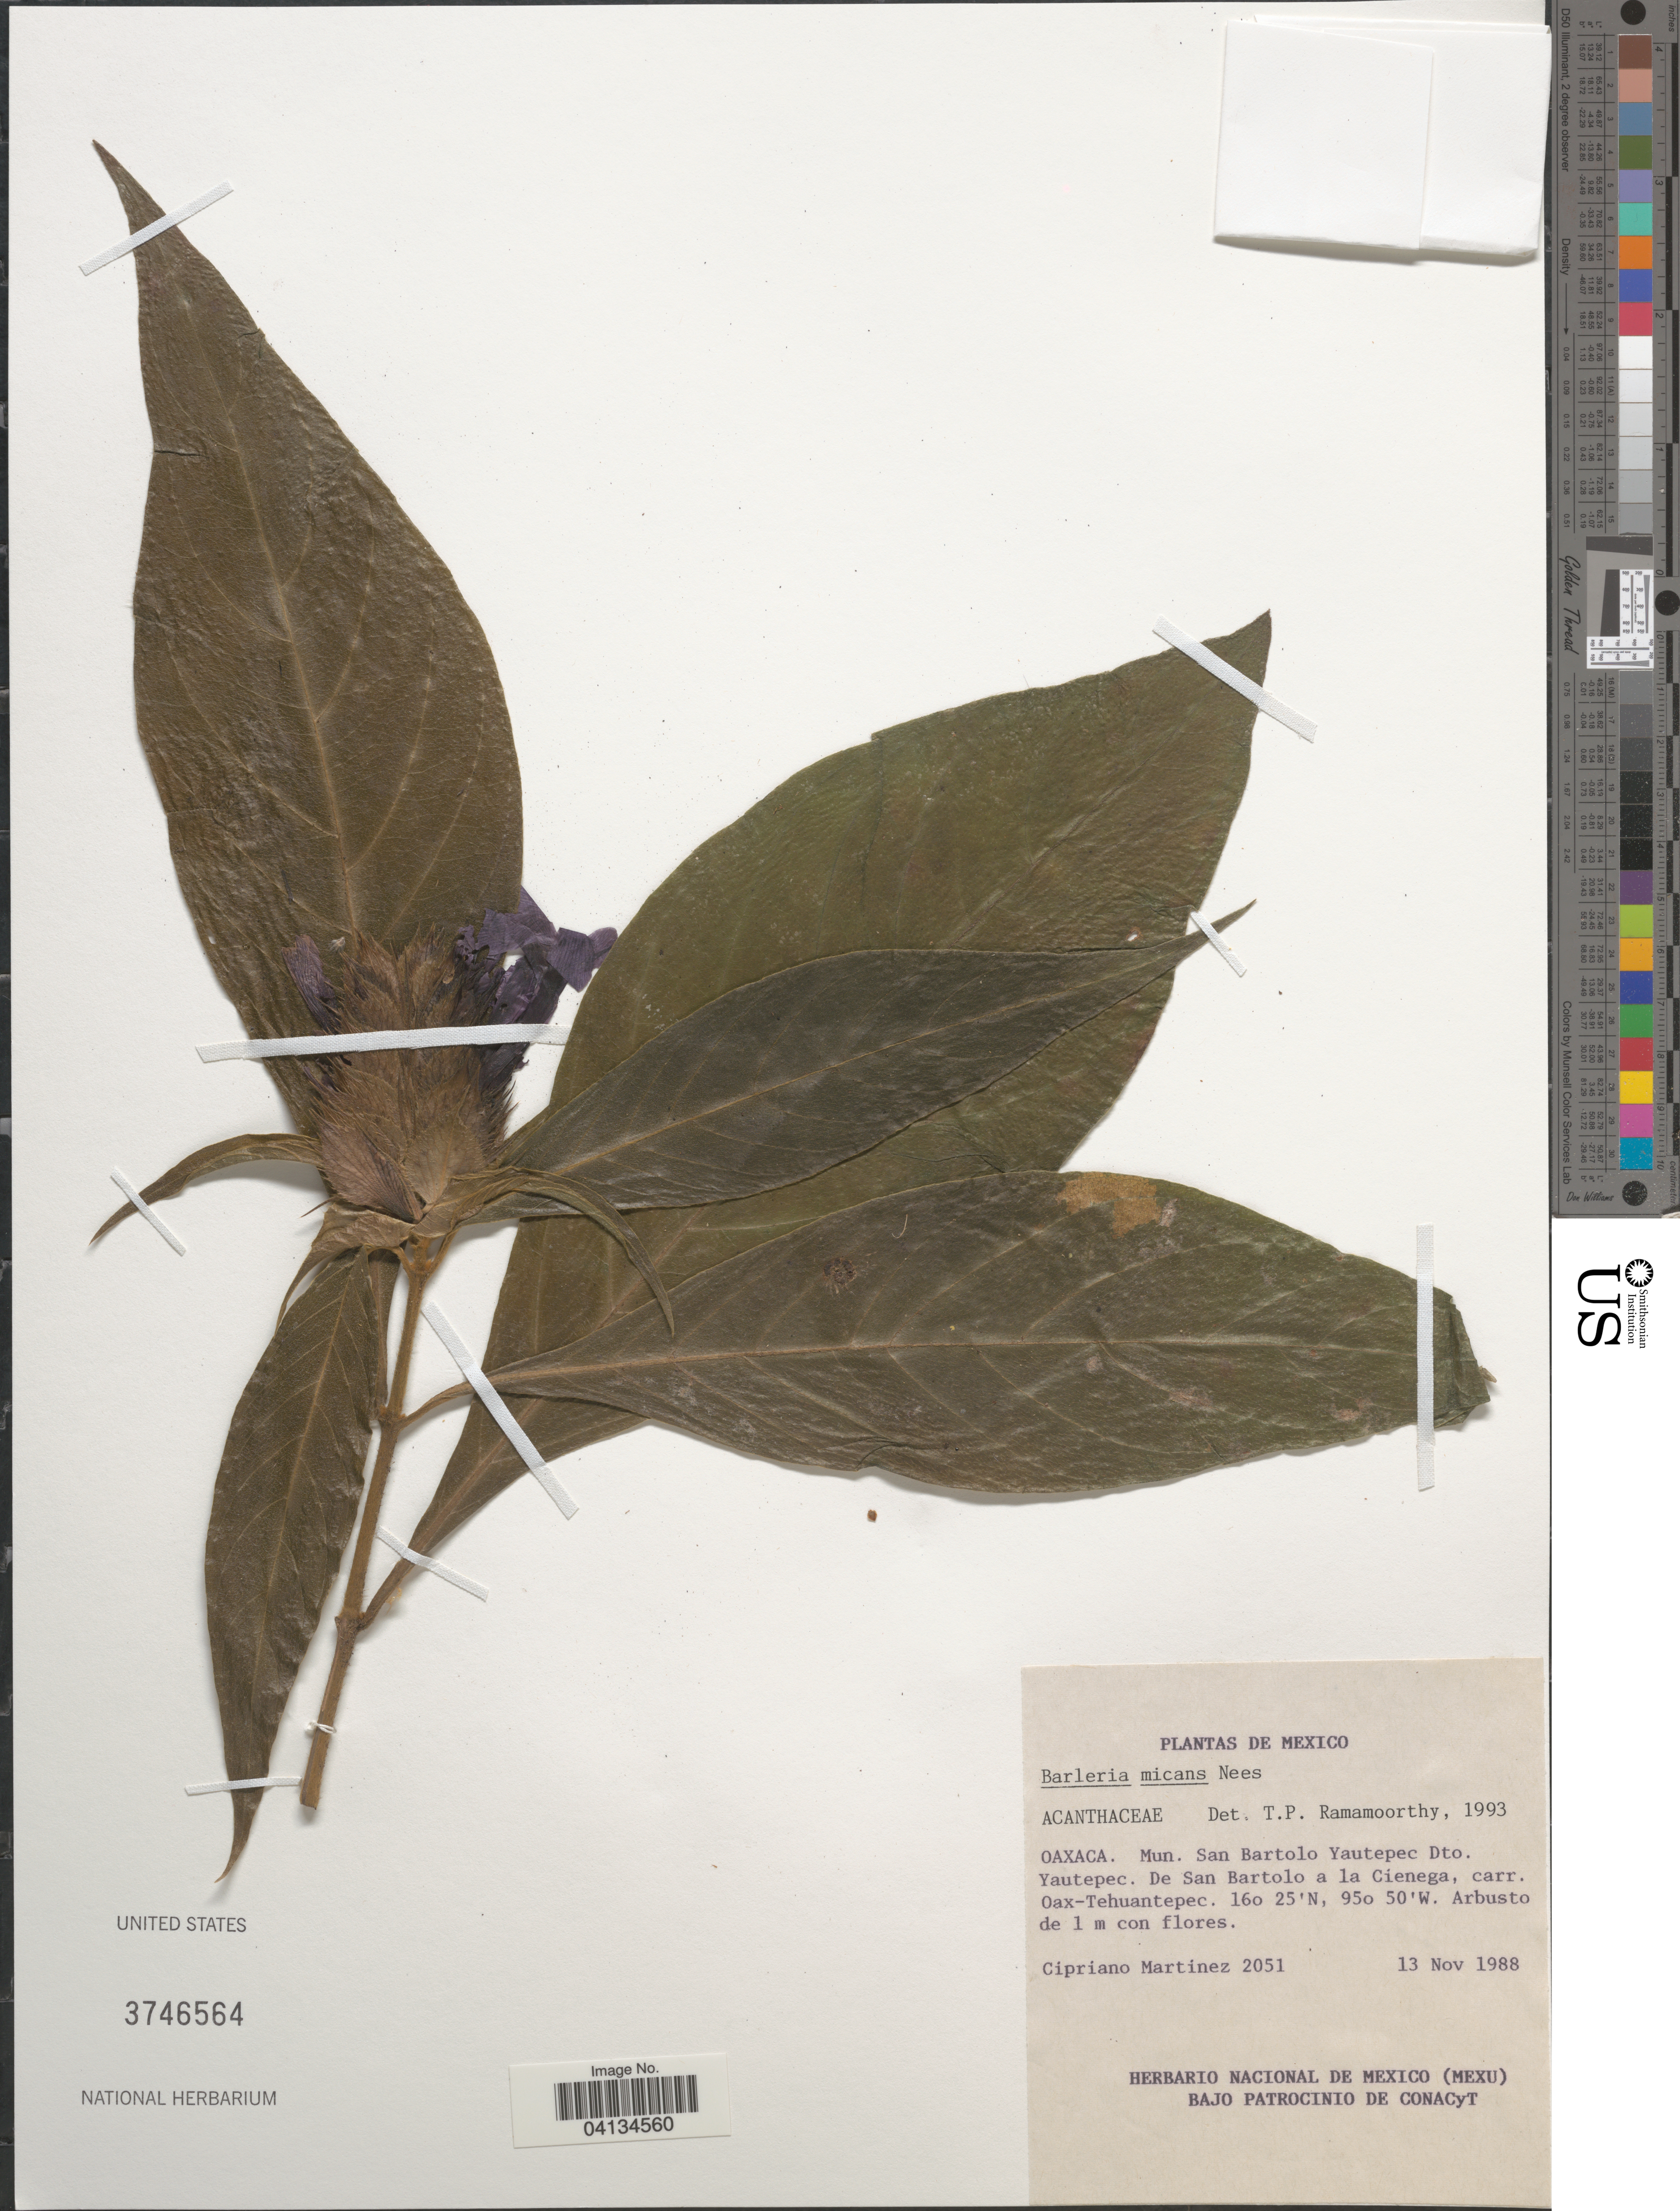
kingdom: Plantae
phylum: Tracheophyta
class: Magnoliopsida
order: Lamiales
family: Acanthaceae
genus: Barleria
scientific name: Barleria micans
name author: Nees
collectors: C. Martínez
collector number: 2051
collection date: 1988-11-13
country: Mexico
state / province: Oaxaca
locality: Mun. San Bartolo Yautepec Dto. Yautepec. De San Bartolo a la Cienega, carr. Oax-Tehuantepec.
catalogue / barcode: US 3746564